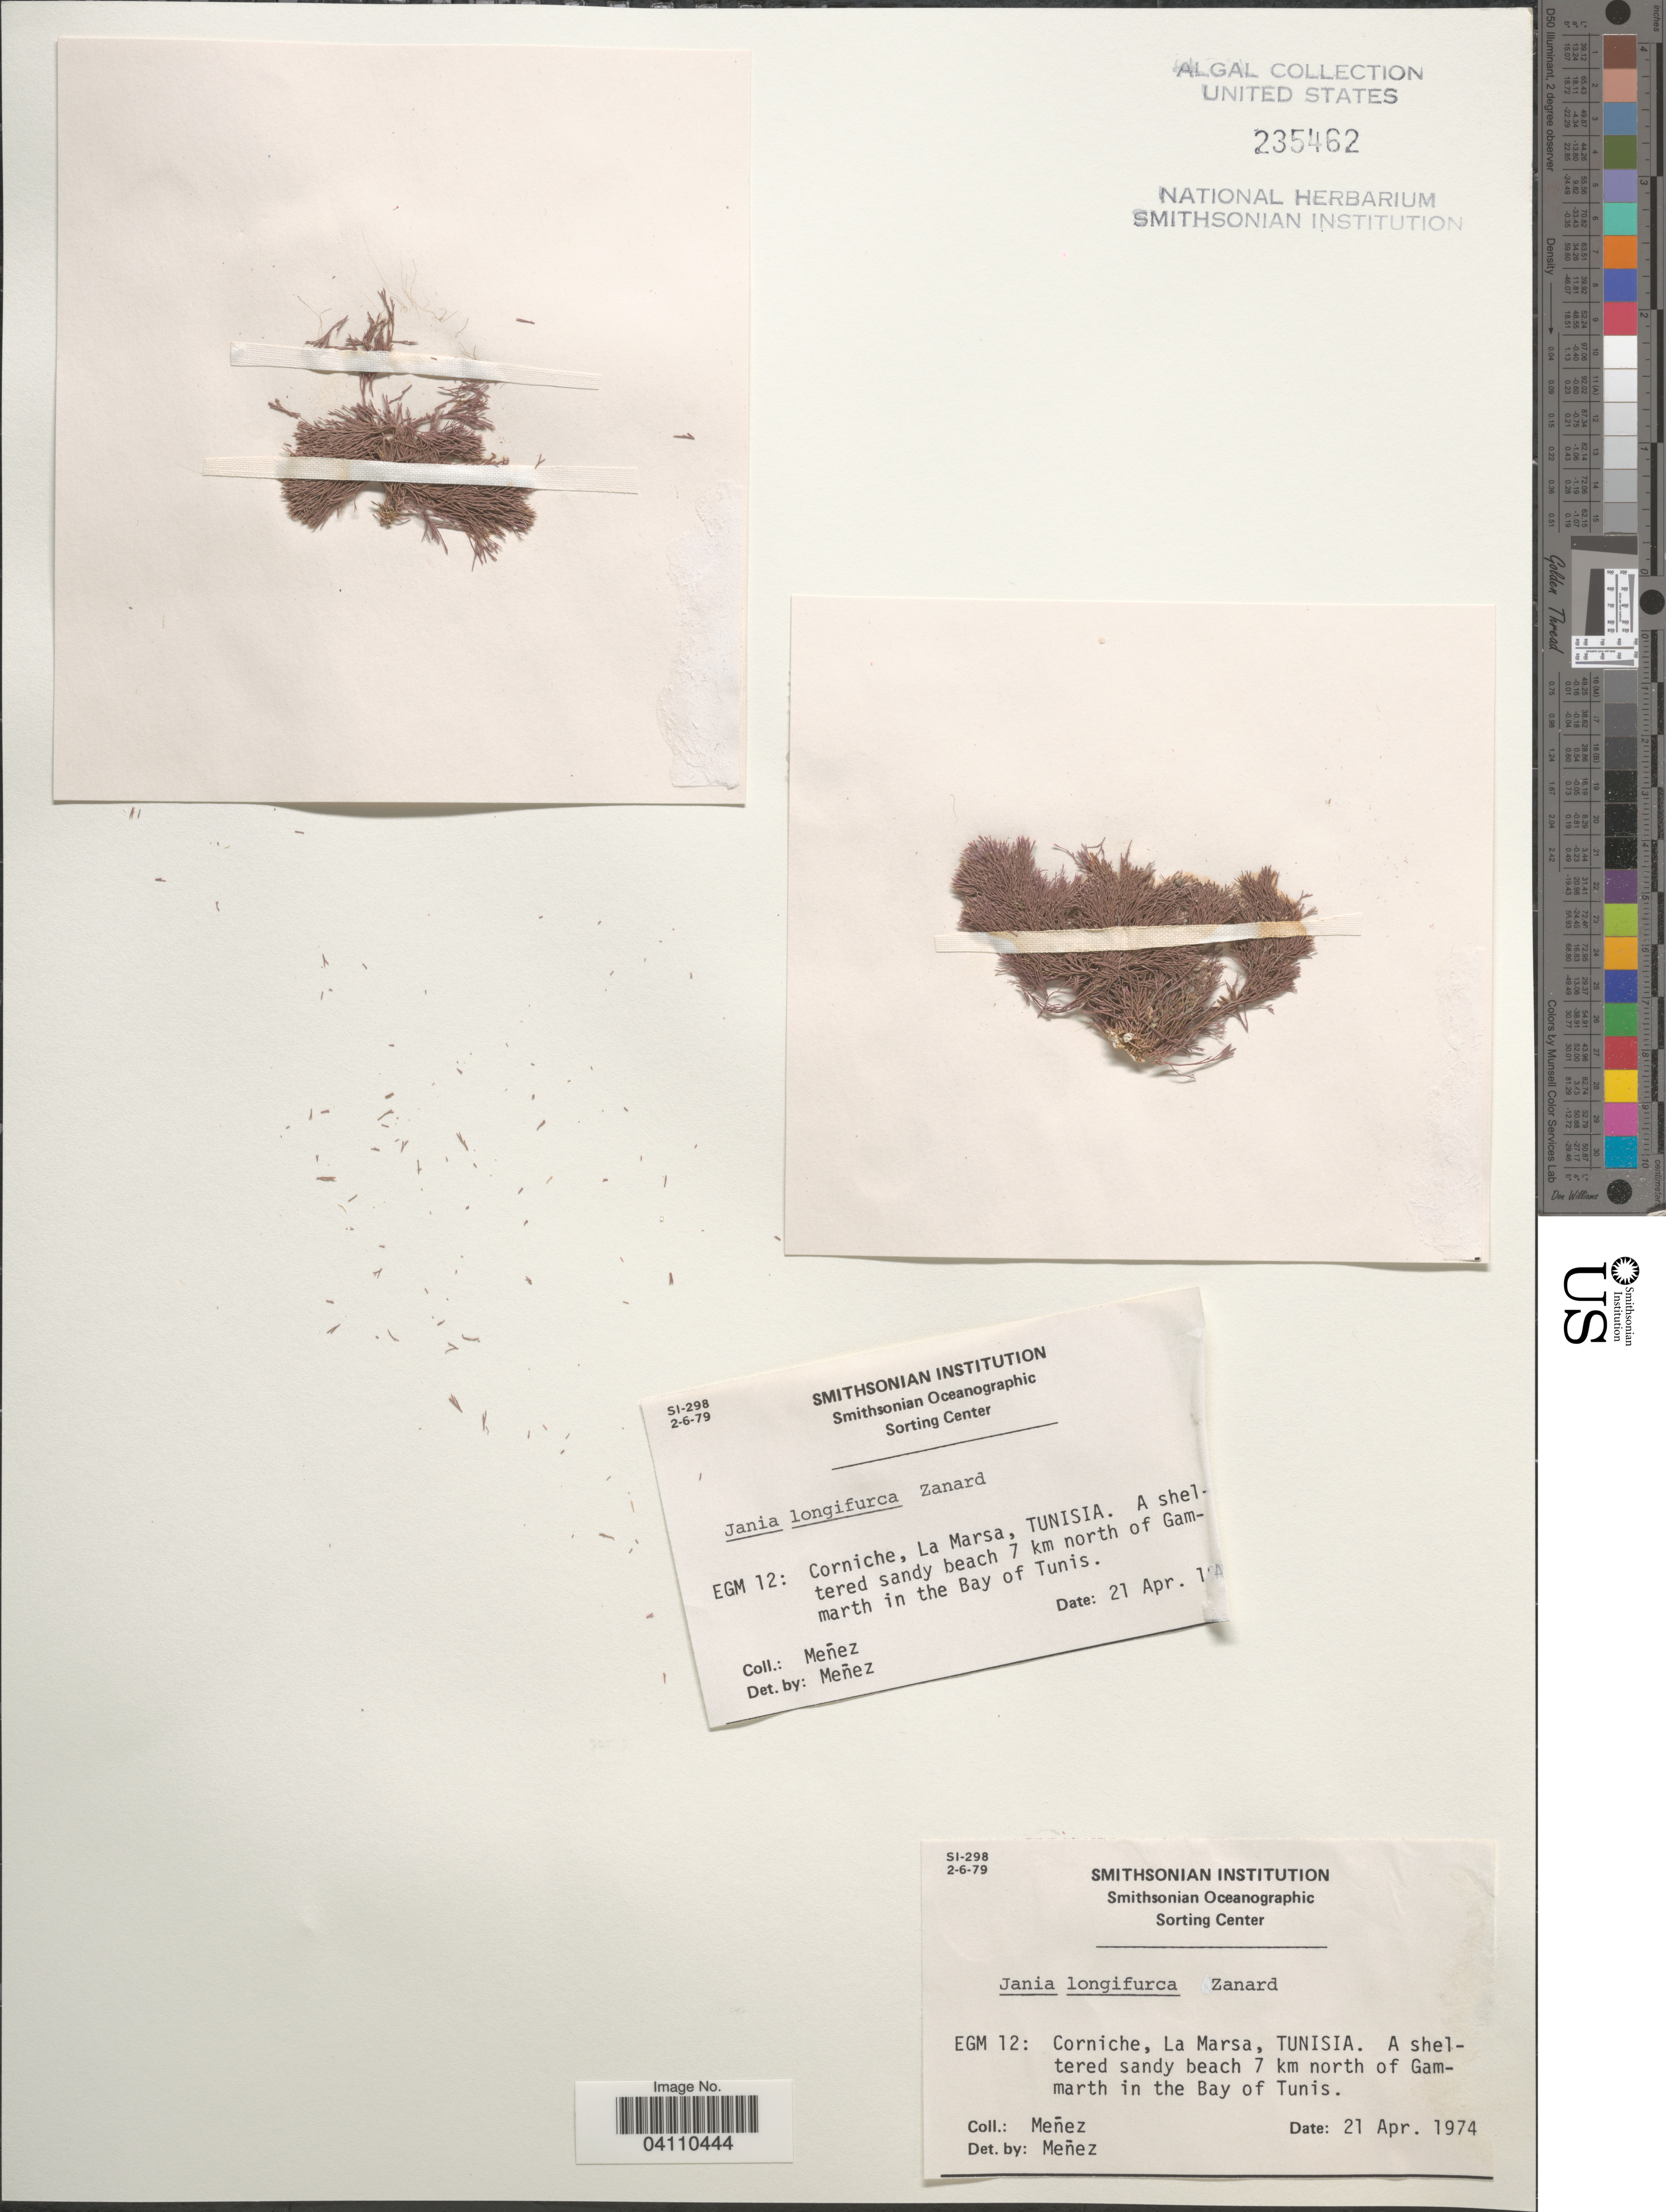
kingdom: Plantae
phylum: Rhodophyta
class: Florideophyceae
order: Corallinales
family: Corallinaceae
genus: Jania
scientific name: Jania longifurca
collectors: Menez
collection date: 1974-04-21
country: Tunisia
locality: EGM 12: Corniche, La Marsa, Tunisia. A sheltered sandy beach 7 km north of Gammarth in the Bay of Tunis.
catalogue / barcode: US 235462